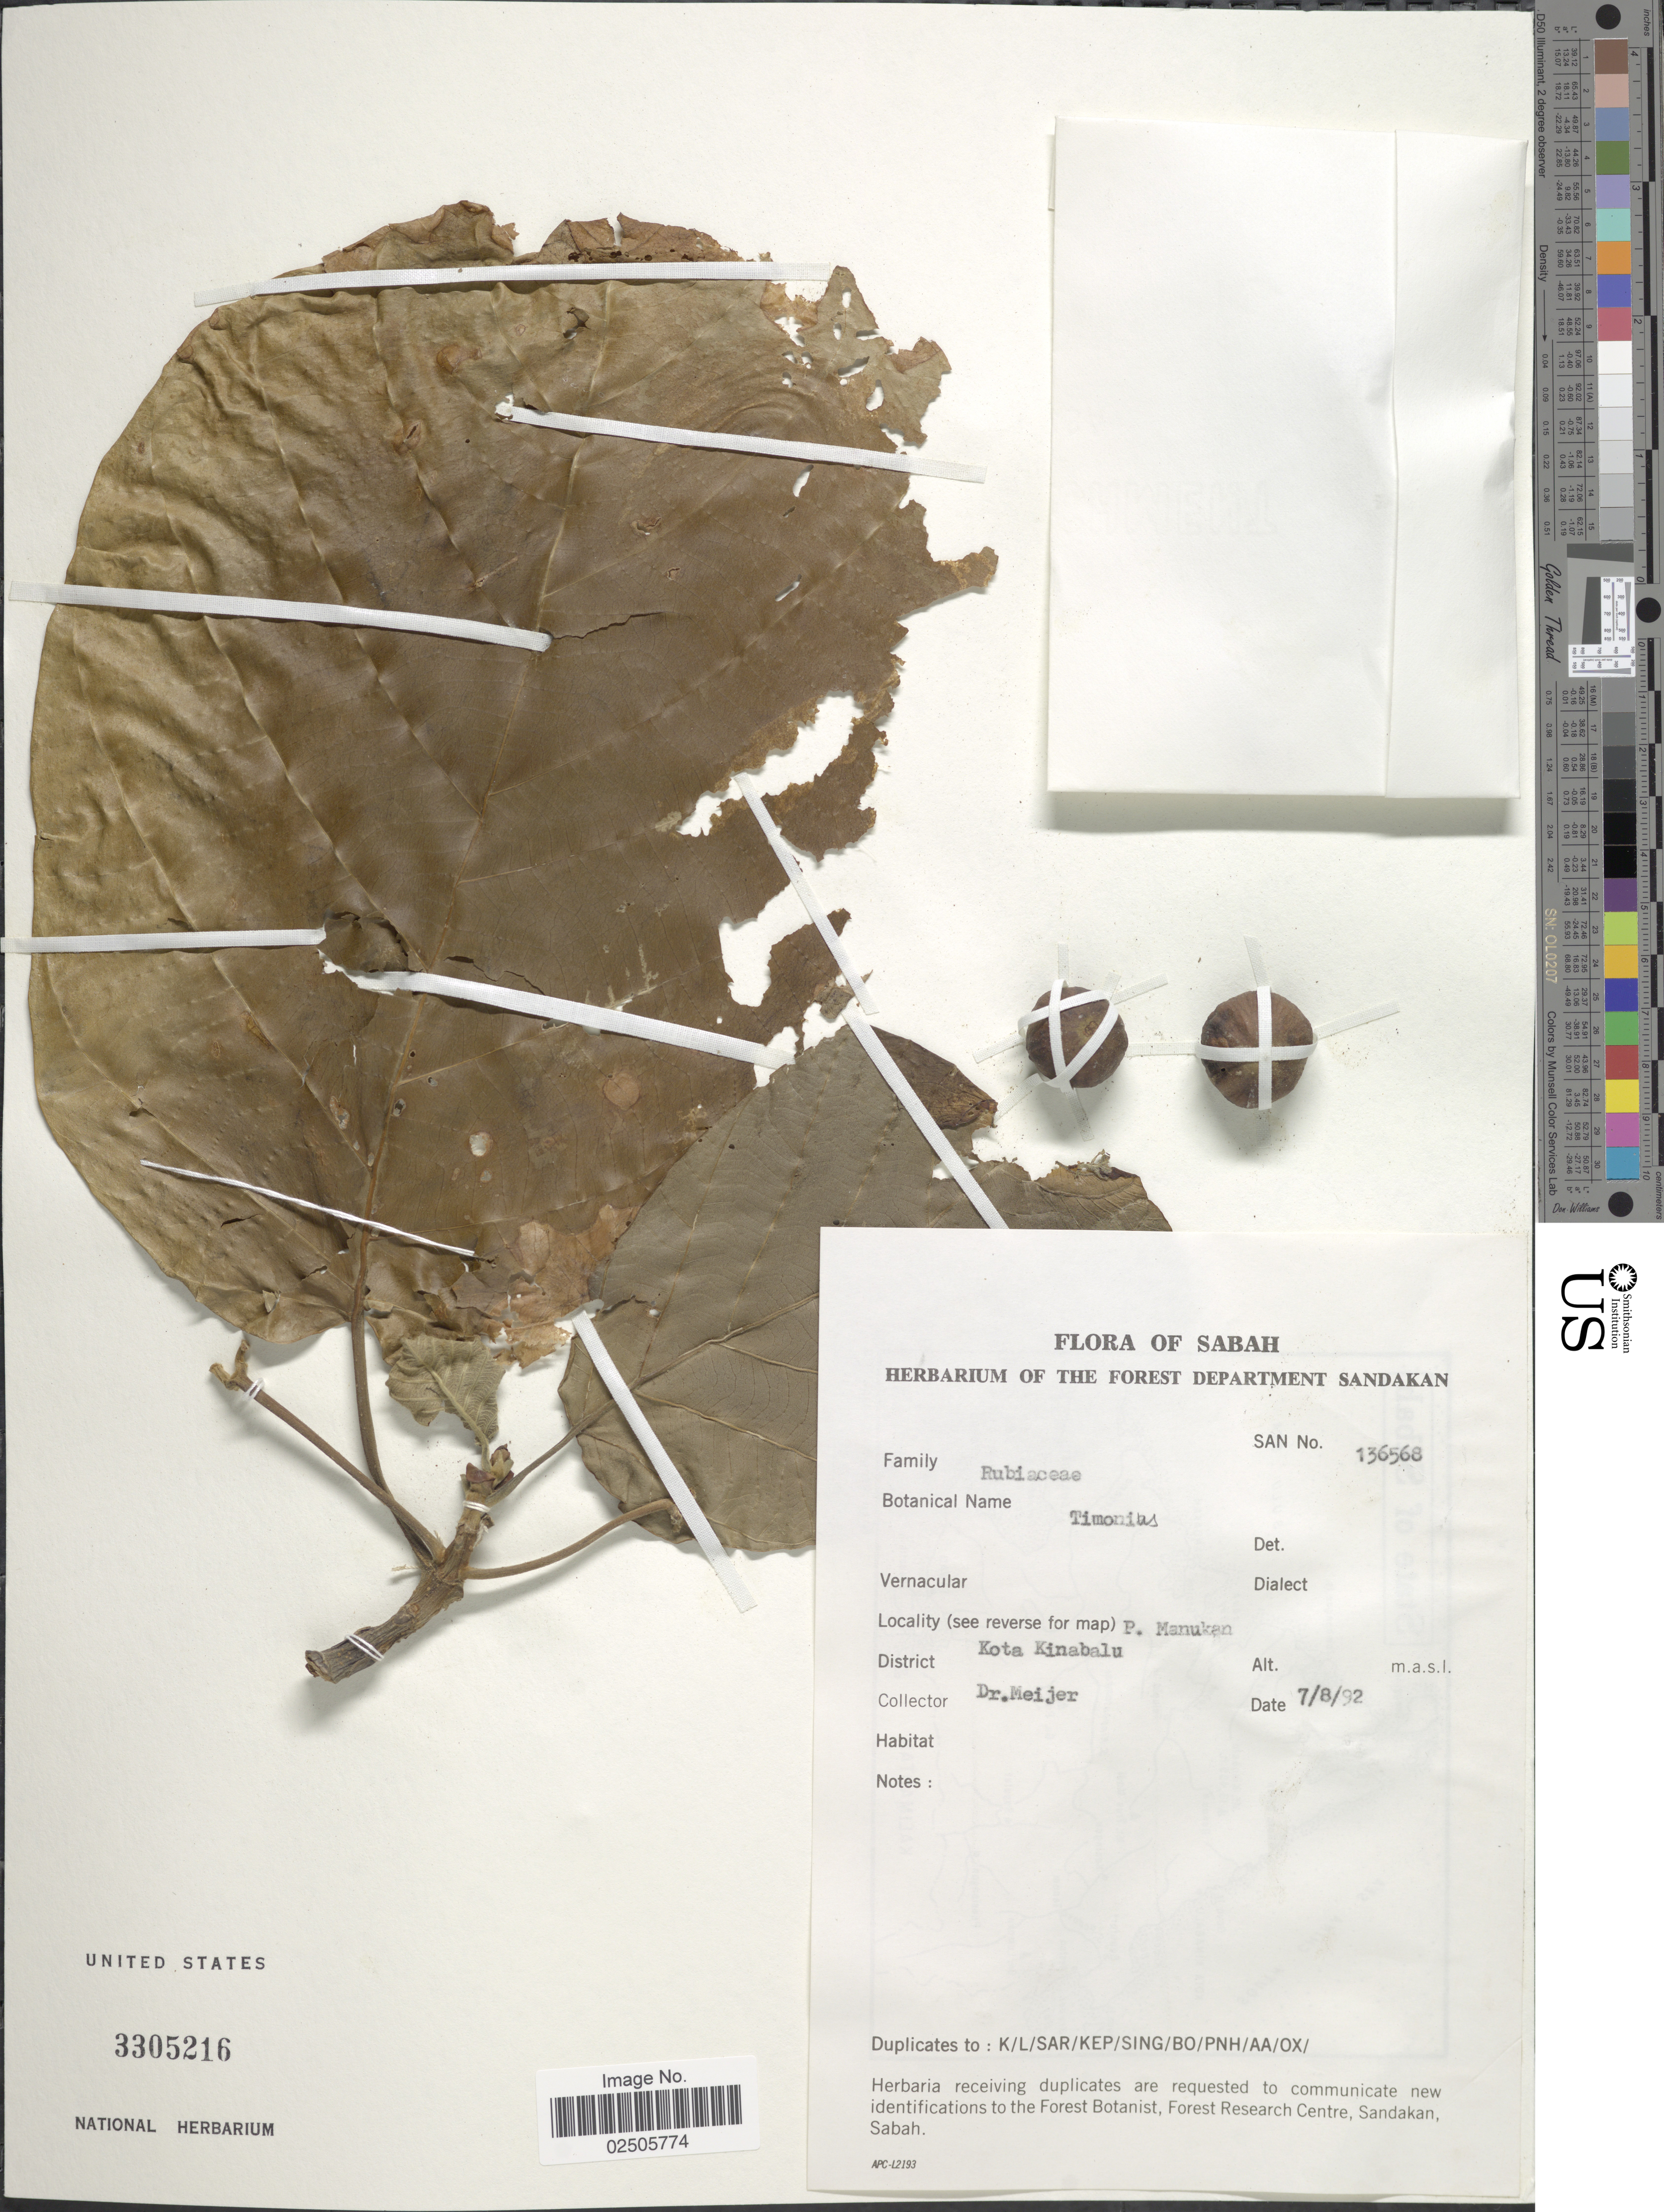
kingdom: Plantae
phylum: Tracheophyta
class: Magnoliopsida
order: Gentianales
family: Rubiaceae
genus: Timonius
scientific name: Timonius sp.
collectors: -- Meijer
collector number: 136568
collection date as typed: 7/8/92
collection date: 1992-08-07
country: Malaysia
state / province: Sabah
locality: P. Manukan, District Kota Kinabalu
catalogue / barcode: US 3305216